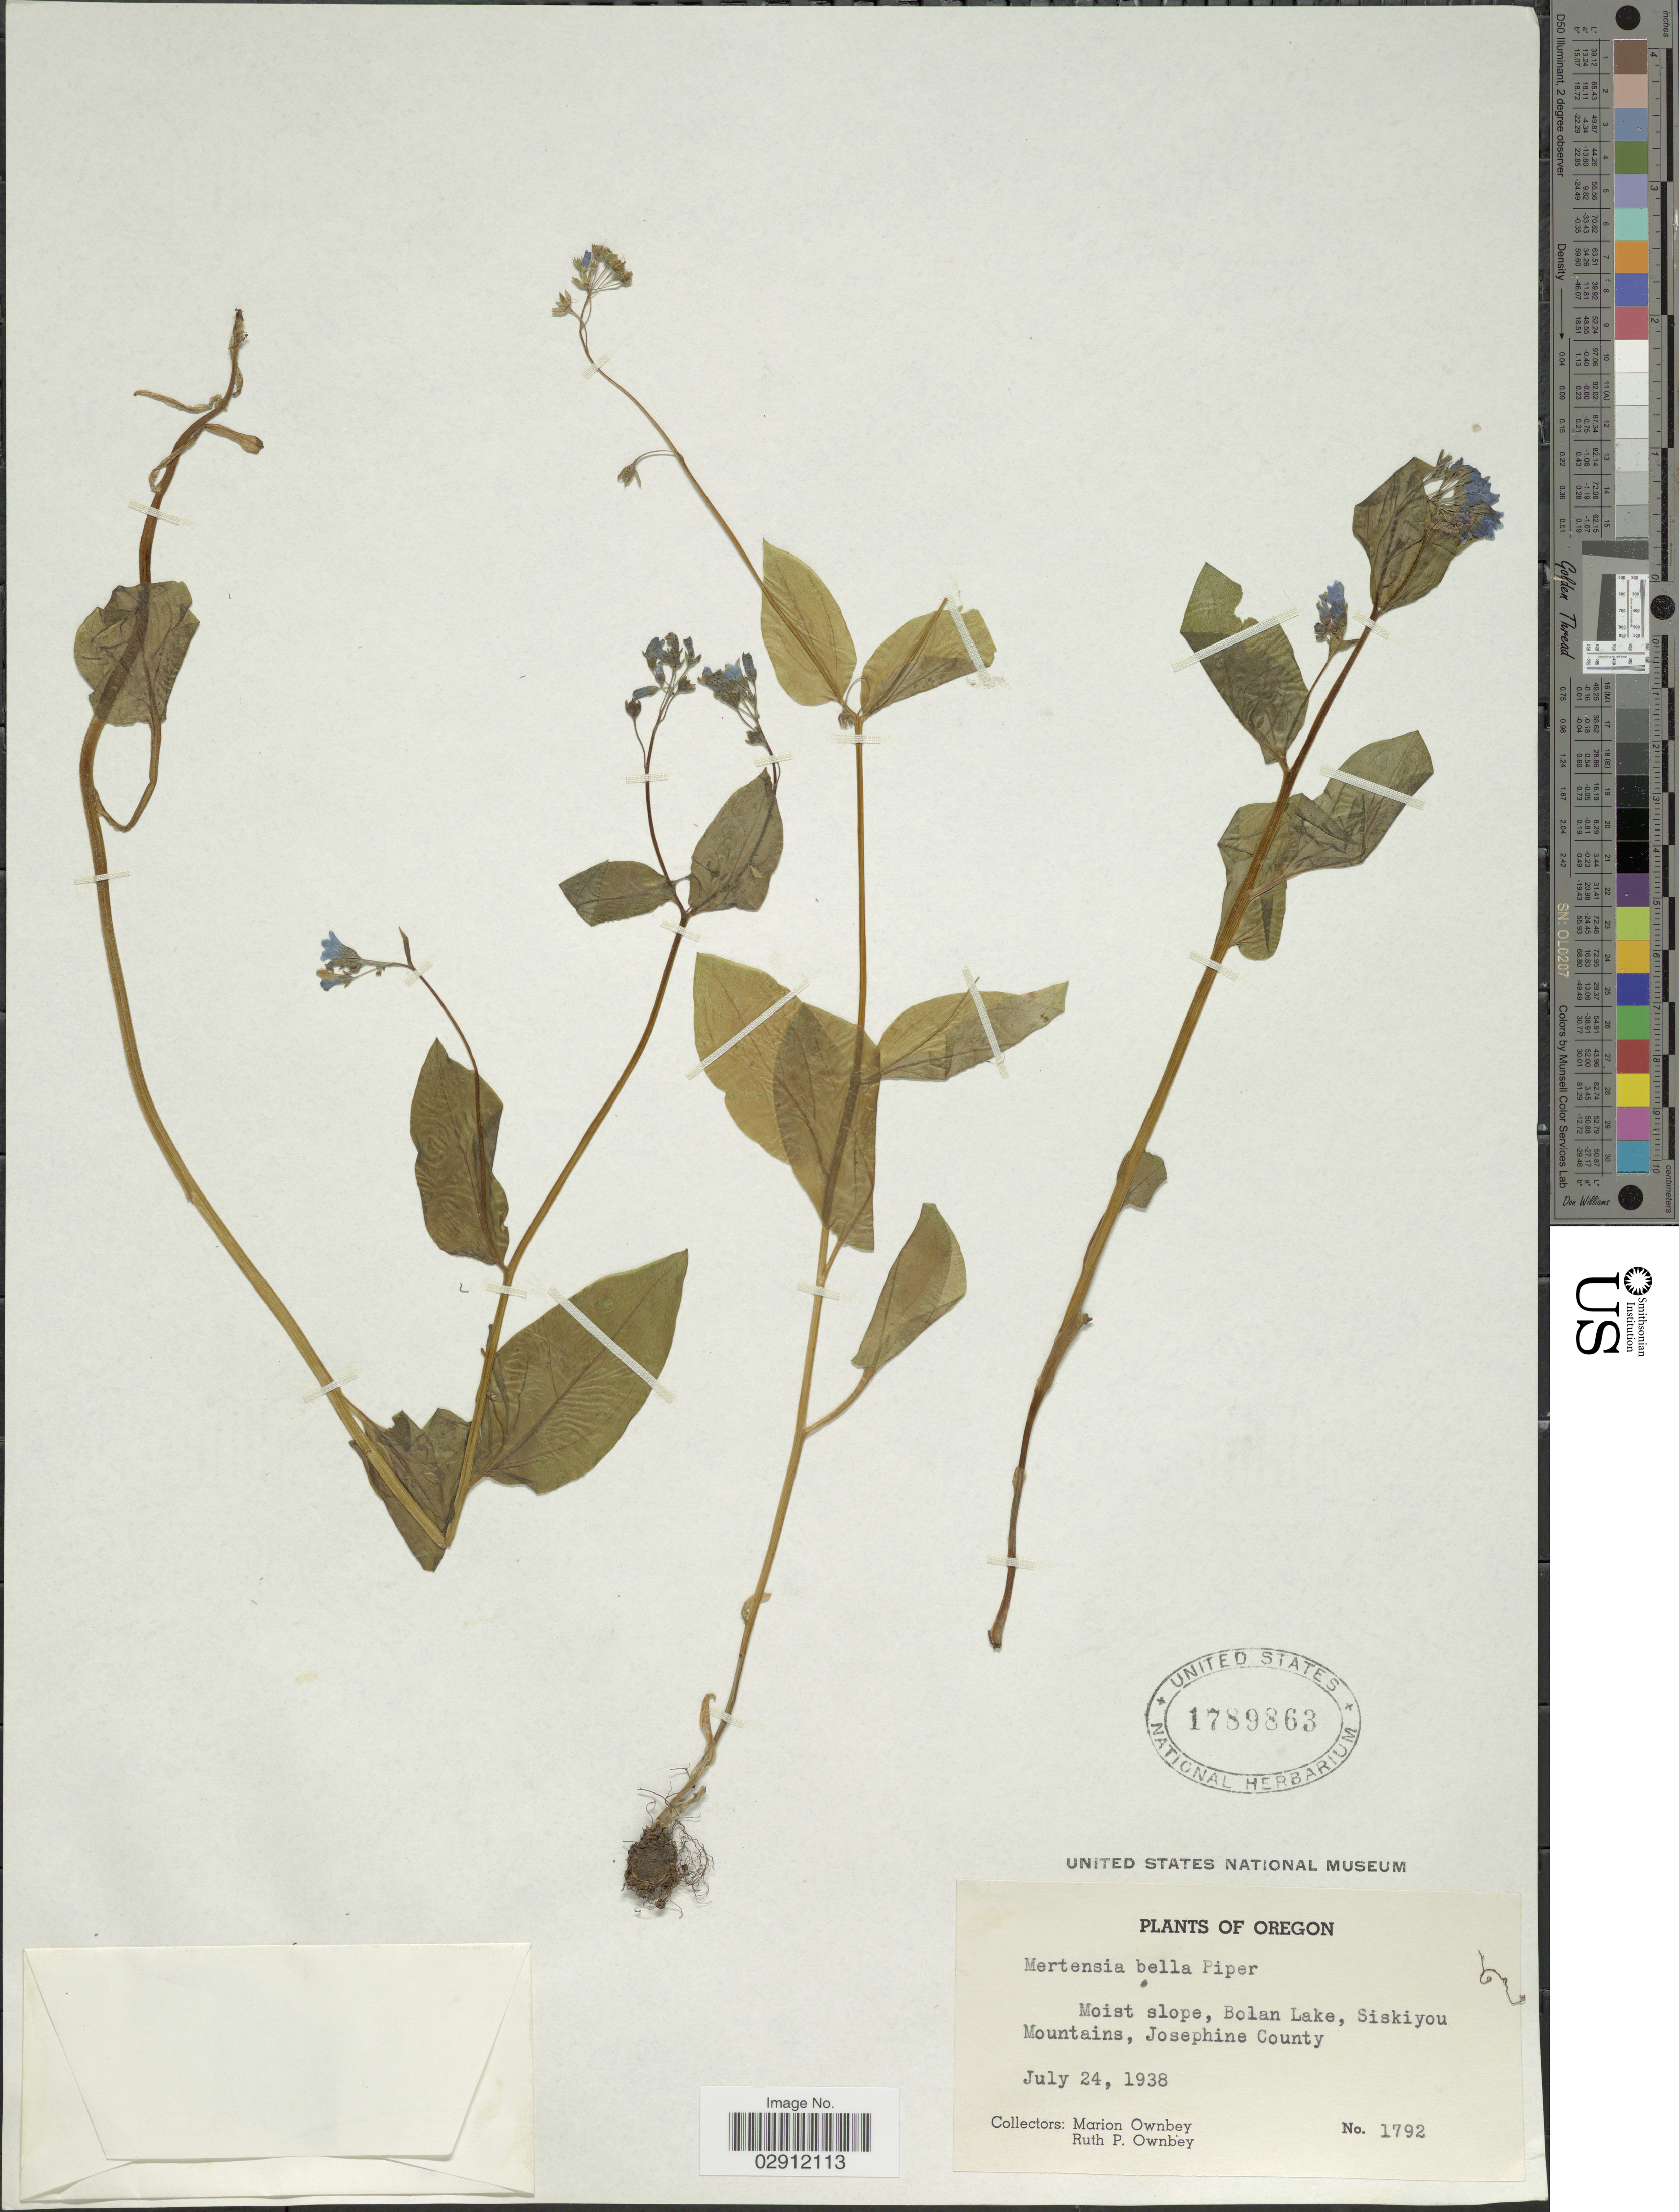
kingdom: Plantae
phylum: Tracheophyta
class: Magnoliopsida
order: Boraginales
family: Boraginaceae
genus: Mertensia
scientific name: Mertensia bella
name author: Piper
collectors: M. Ownbey & R. Ownbey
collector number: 1792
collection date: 1938-07-24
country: United States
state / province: Oregon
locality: Bolan Lake, Siskiyou Mountains, Josephine County.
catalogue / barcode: US 1789863